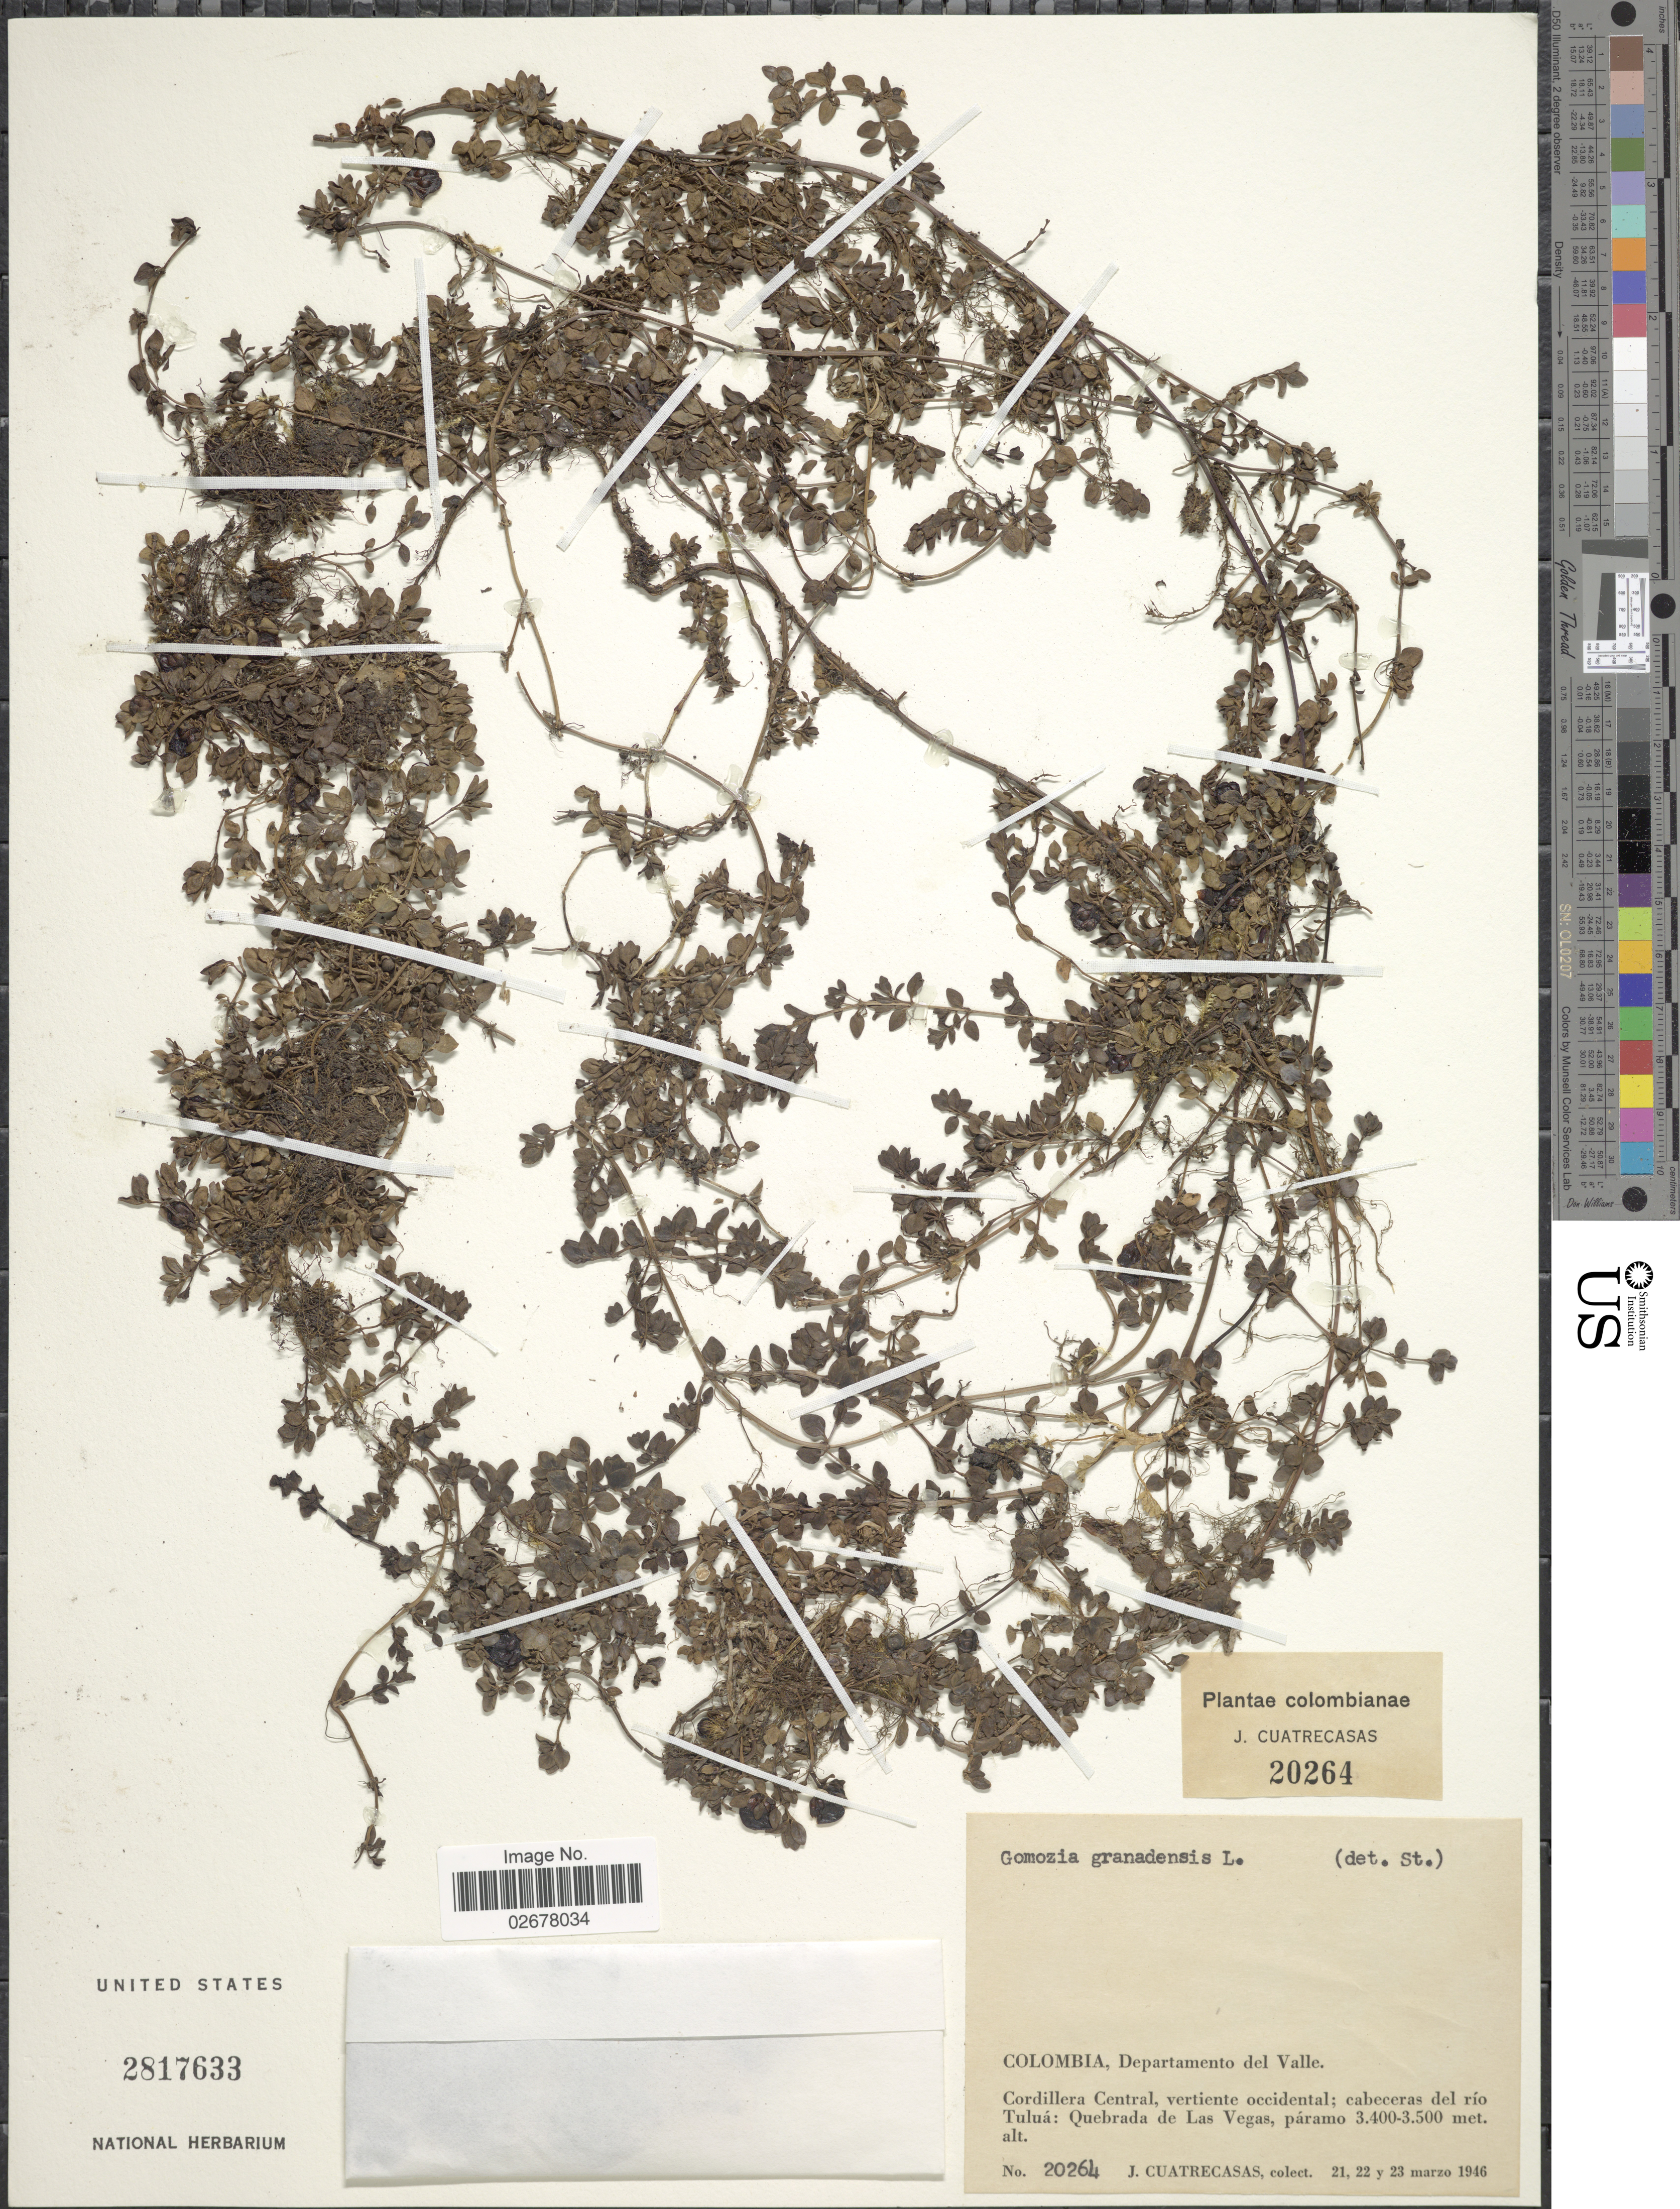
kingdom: Plantae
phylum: Tracheophyta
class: Magnoliopsida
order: Gentianales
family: Rubiaceae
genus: Nertera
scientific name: Nertera depressa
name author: Banks & Sol. ex Gaertn.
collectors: J. Cuatrecasas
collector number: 20264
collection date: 1946-03-21/1946-03-23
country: Colombia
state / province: Valle del Cauca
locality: Departamento del Valle, Cordillera Central, vertiente occidental: cabeceras del río Tuluá: Quebrada de Las Vegas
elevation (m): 3400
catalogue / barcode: US 2817633